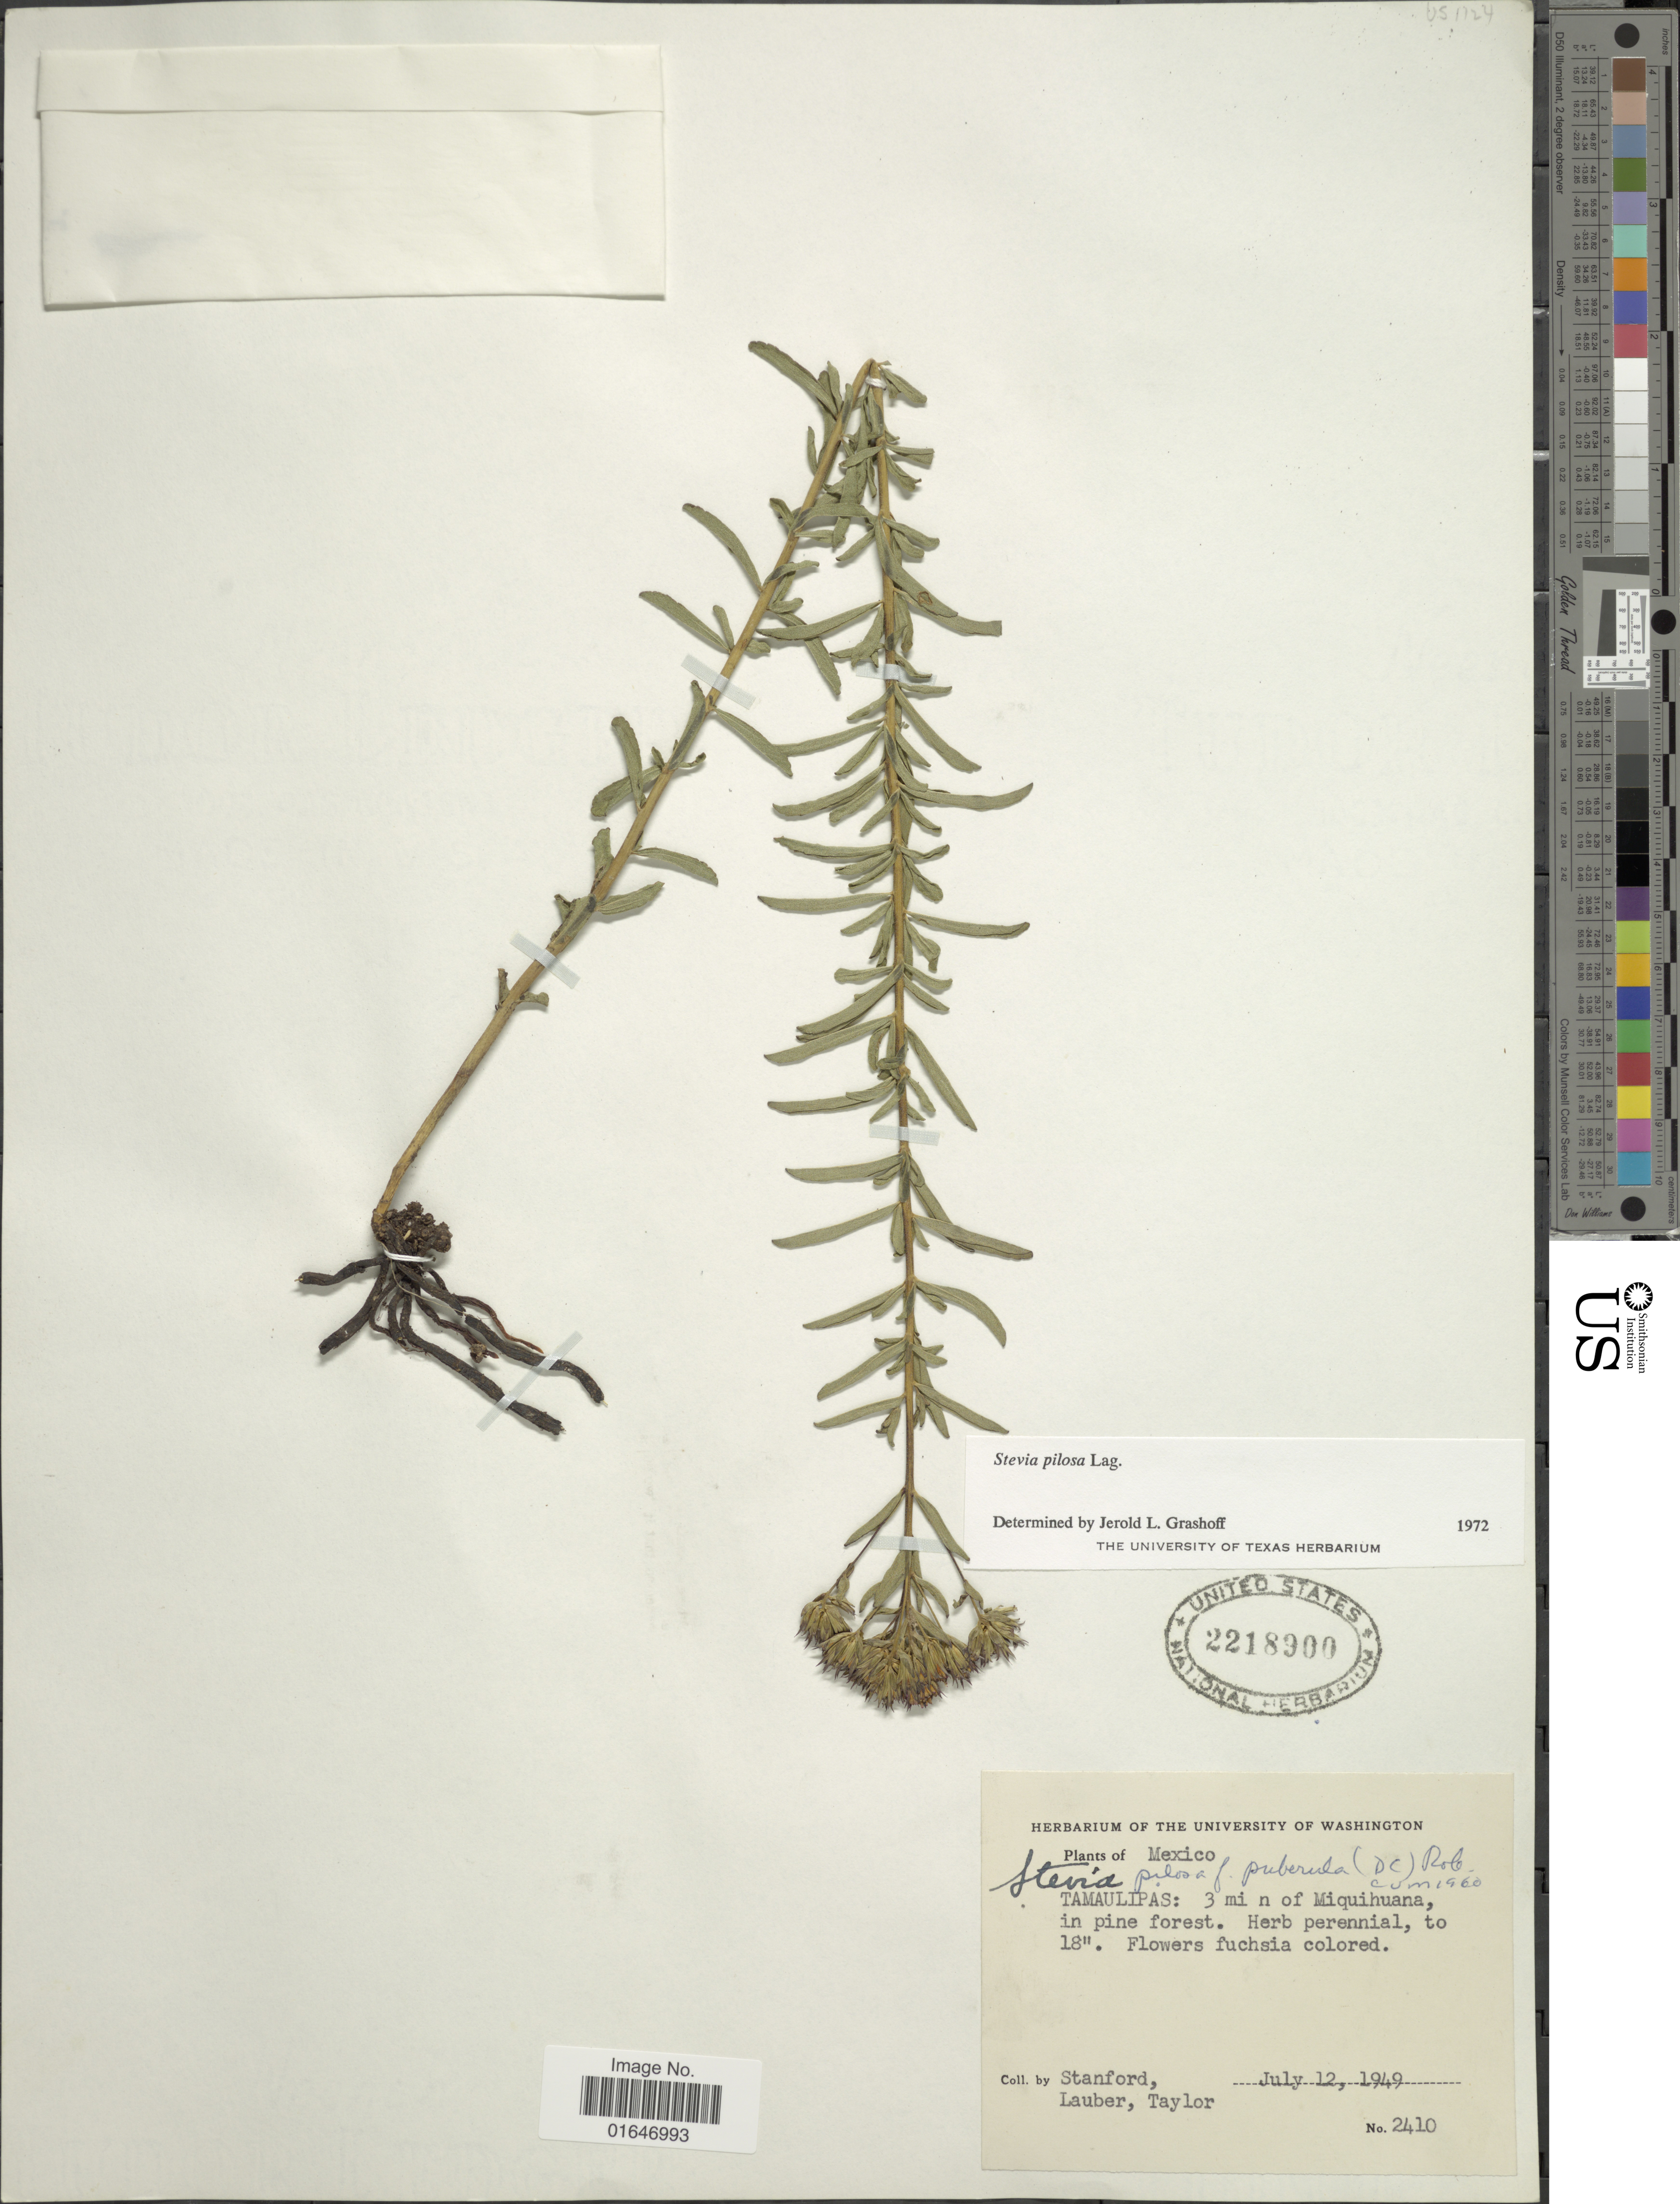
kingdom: Plantae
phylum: Tracheophyta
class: Magnoliopsida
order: Asterales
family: Asteraceae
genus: Stevia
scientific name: Stevia pilosa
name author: Lag.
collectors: -. Stanford, Lauber, -- & -- Taylor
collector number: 2410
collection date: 1949-07-12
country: Mexico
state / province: Tamaulipas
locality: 3 mi n of Miquihuana, in pine forest.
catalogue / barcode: US 2218900